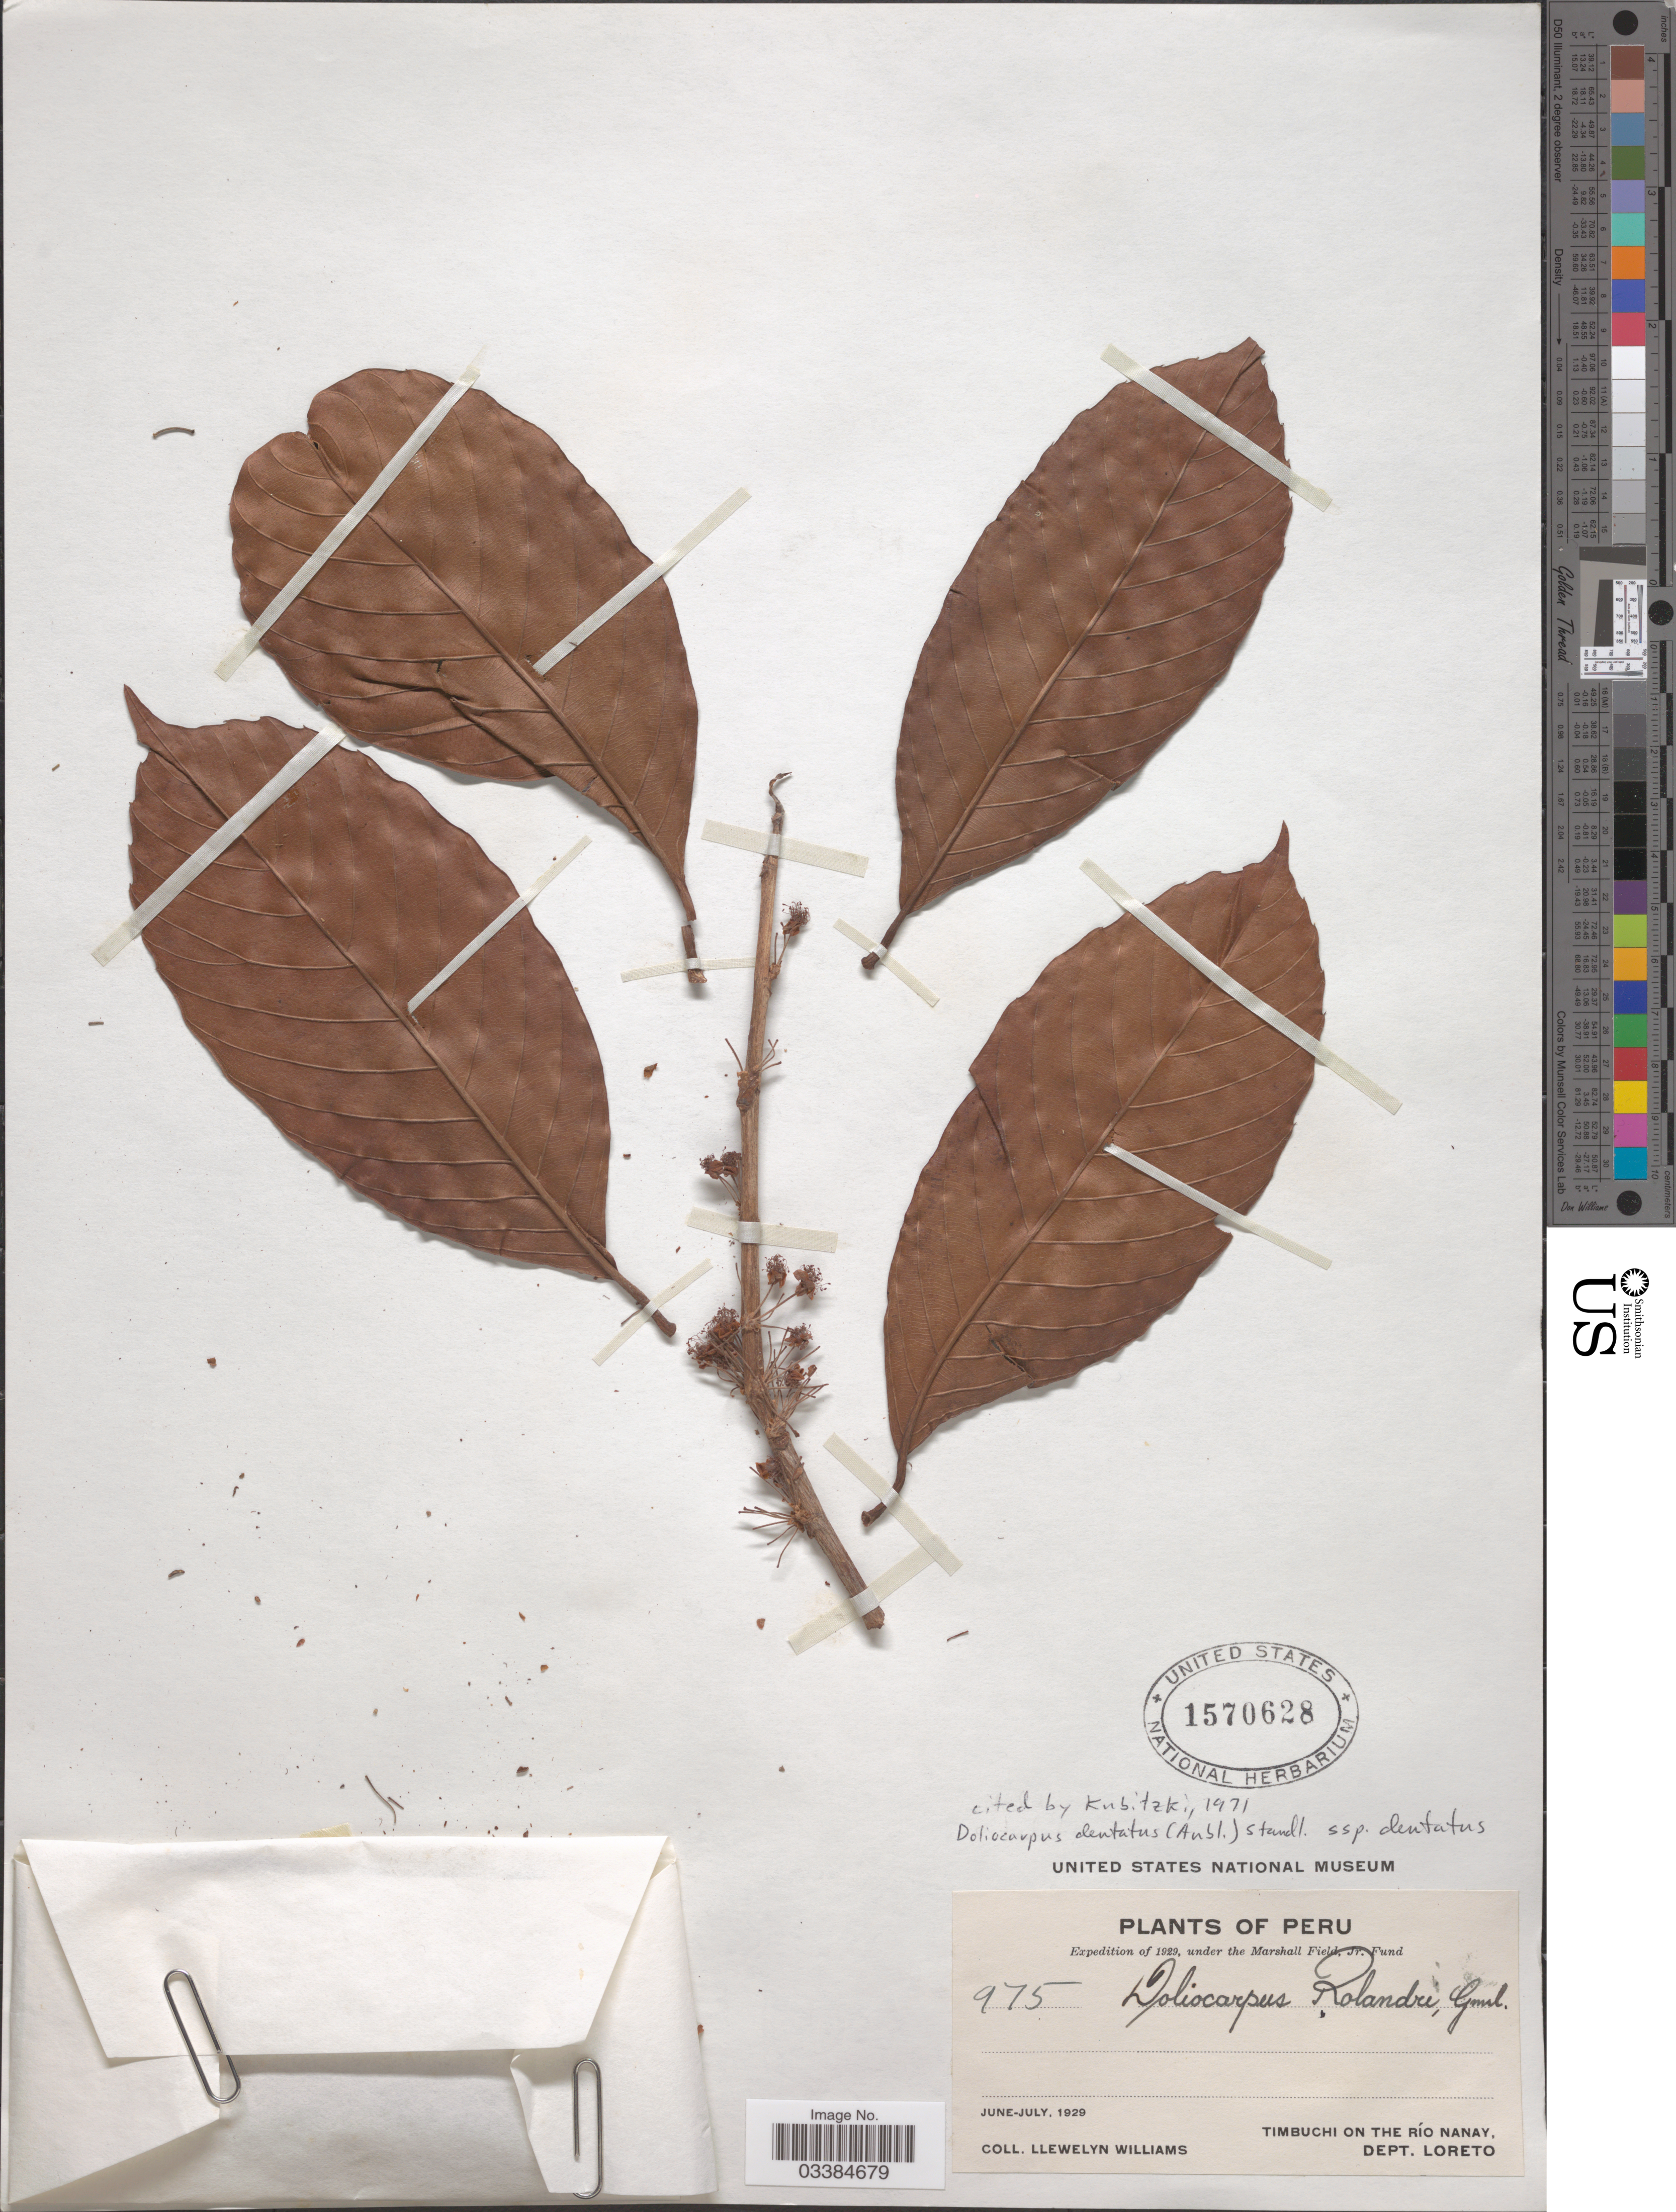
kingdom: Plantae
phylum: Tracheophyta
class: Magnoliopsida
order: Dilleniales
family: Dilleniaceae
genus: Doliocarpus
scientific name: Doliocarpus dentatus subsp. dentatus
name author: (Aubl.) Standl.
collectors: Ll. Williams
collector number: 975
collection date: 1929-06/1929-07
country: Peru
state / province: Loreto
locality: Timbuchi on the Río Nanay, Dept. Loreto.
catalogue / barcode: US 1570628